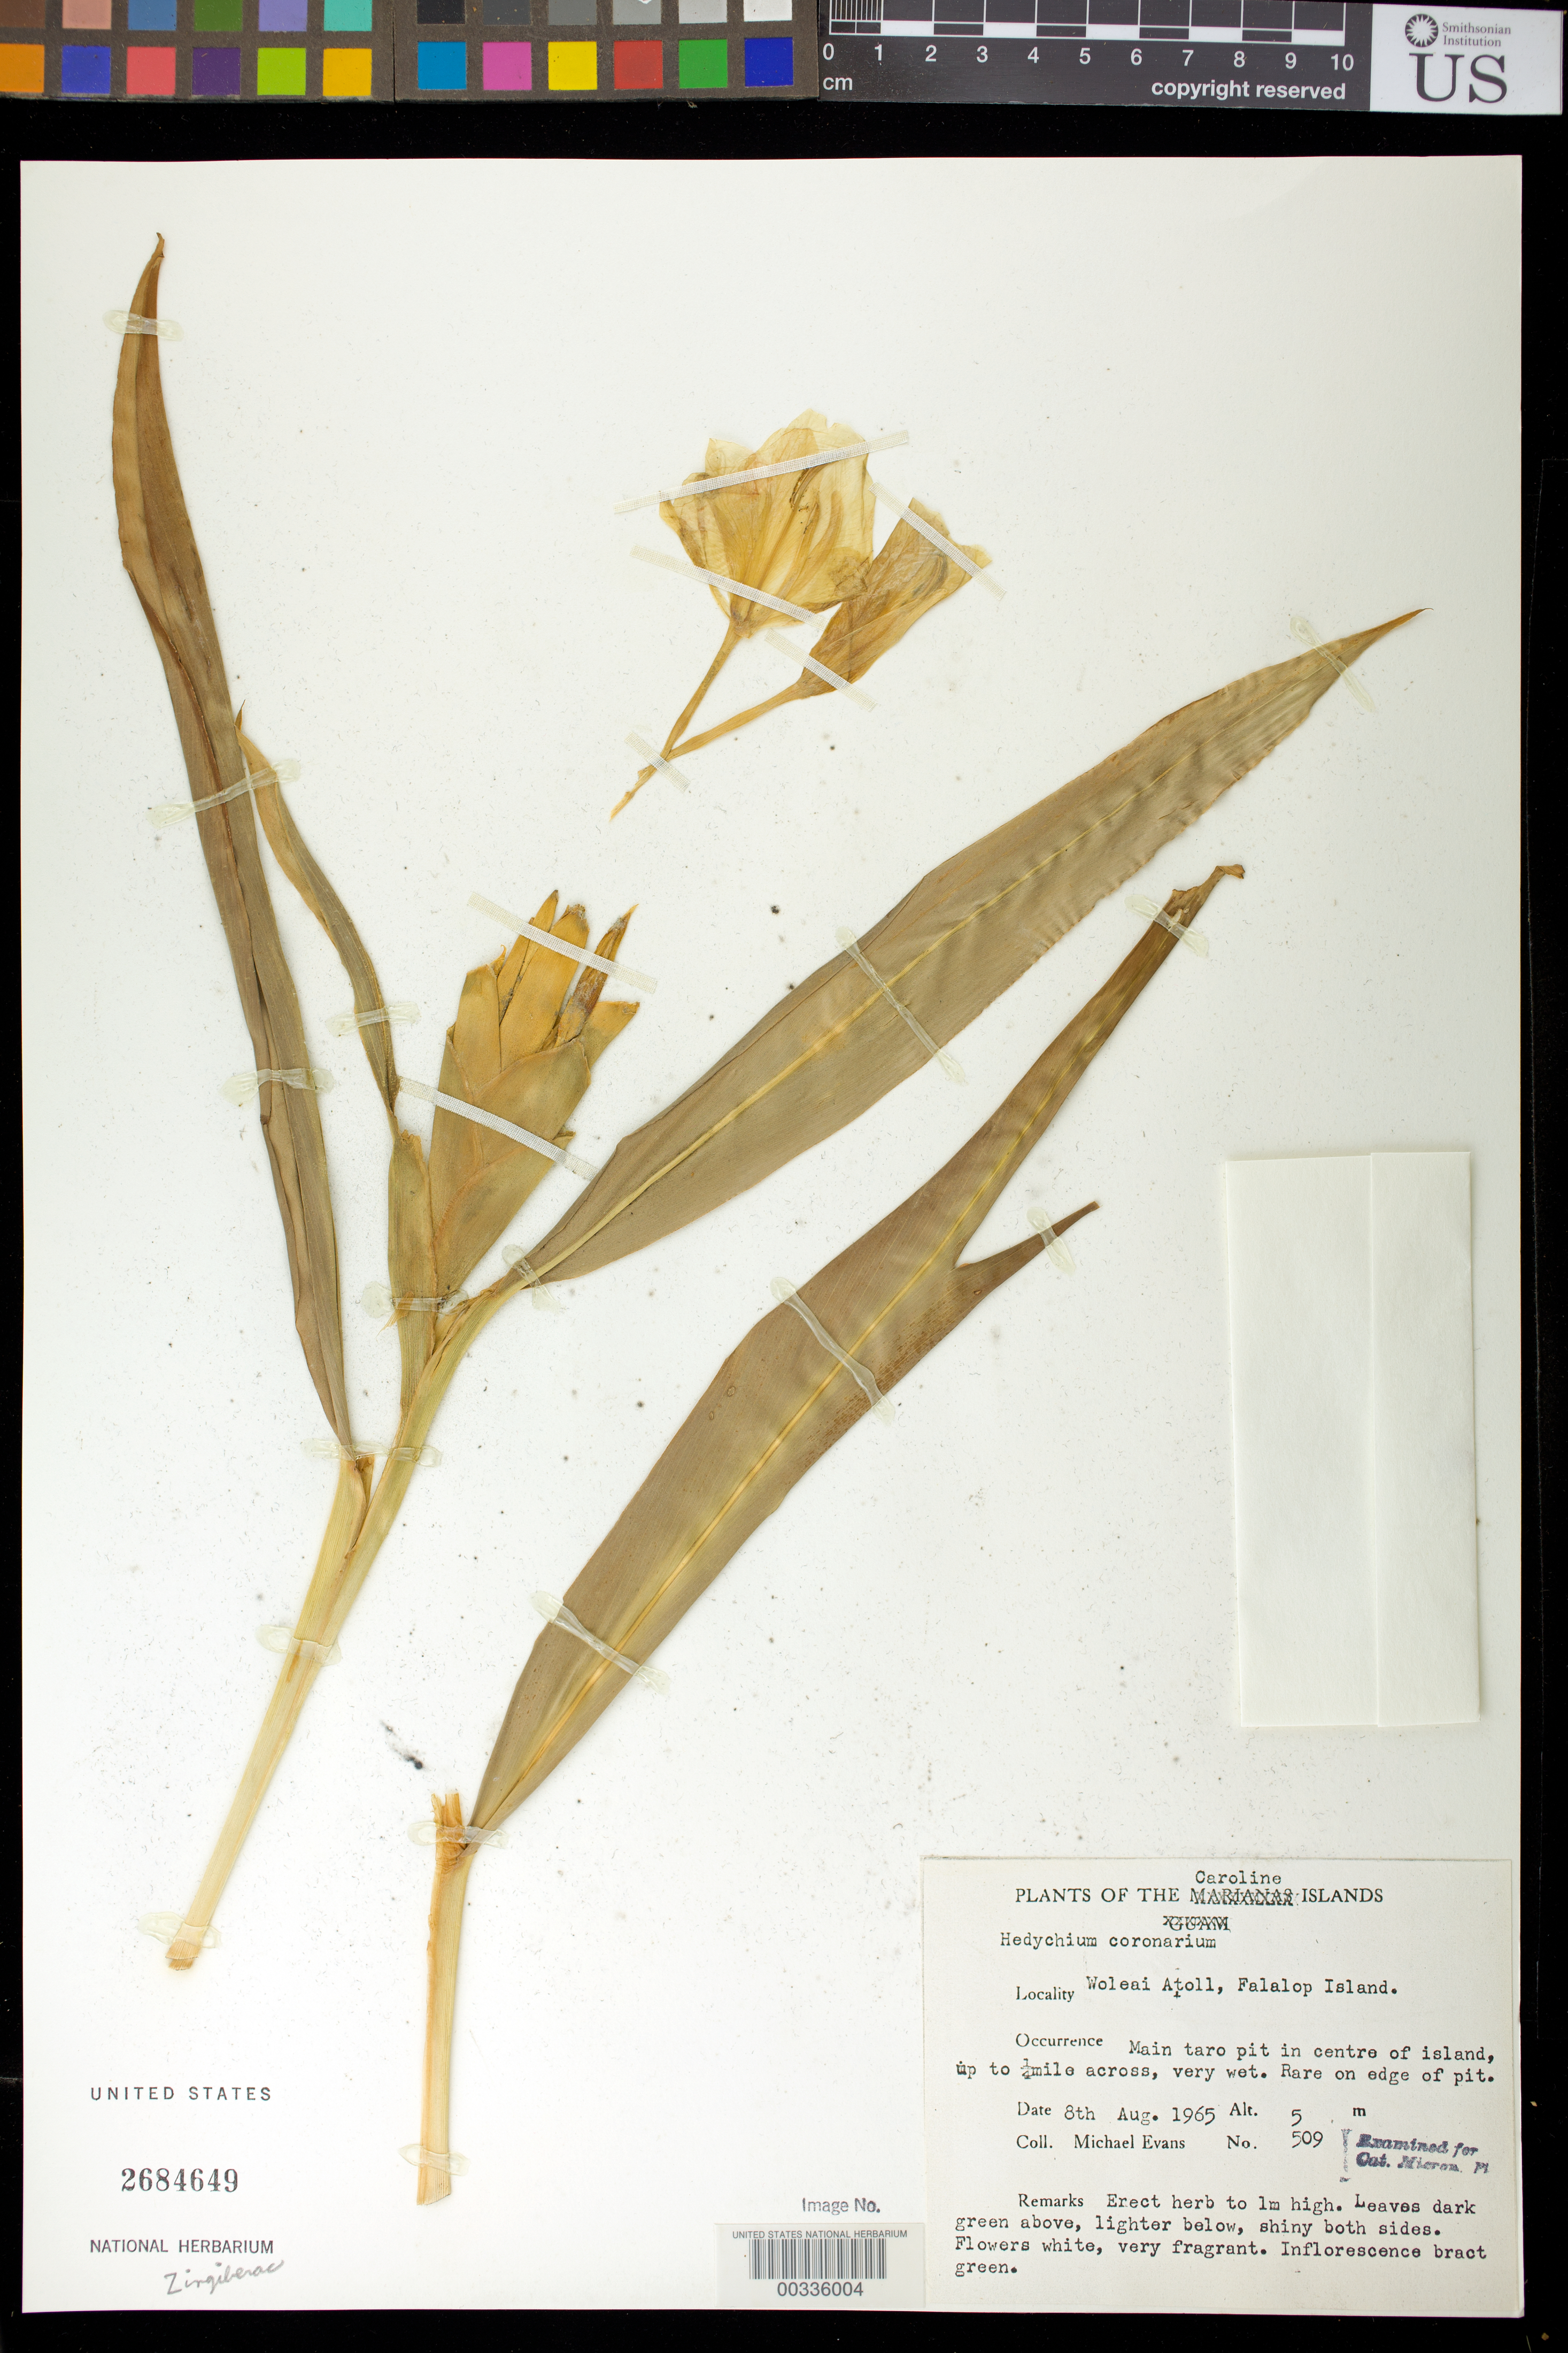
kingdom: Plantae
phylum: Tracheophyta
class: Liliopsida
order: Zingiberales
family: Zingiberaceae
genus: Hedychium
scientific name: Hedychium coronarium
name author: J. Koenig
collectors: M. Evans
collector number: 509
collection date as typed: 08 Aug 1965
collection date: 1965-08-08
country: Micronesia, Federated States of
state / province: Yap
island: Woleai Atoll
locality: Plants of the caroline islands, woleai atoll, falalop island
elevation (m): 5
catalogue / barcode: US 2684649